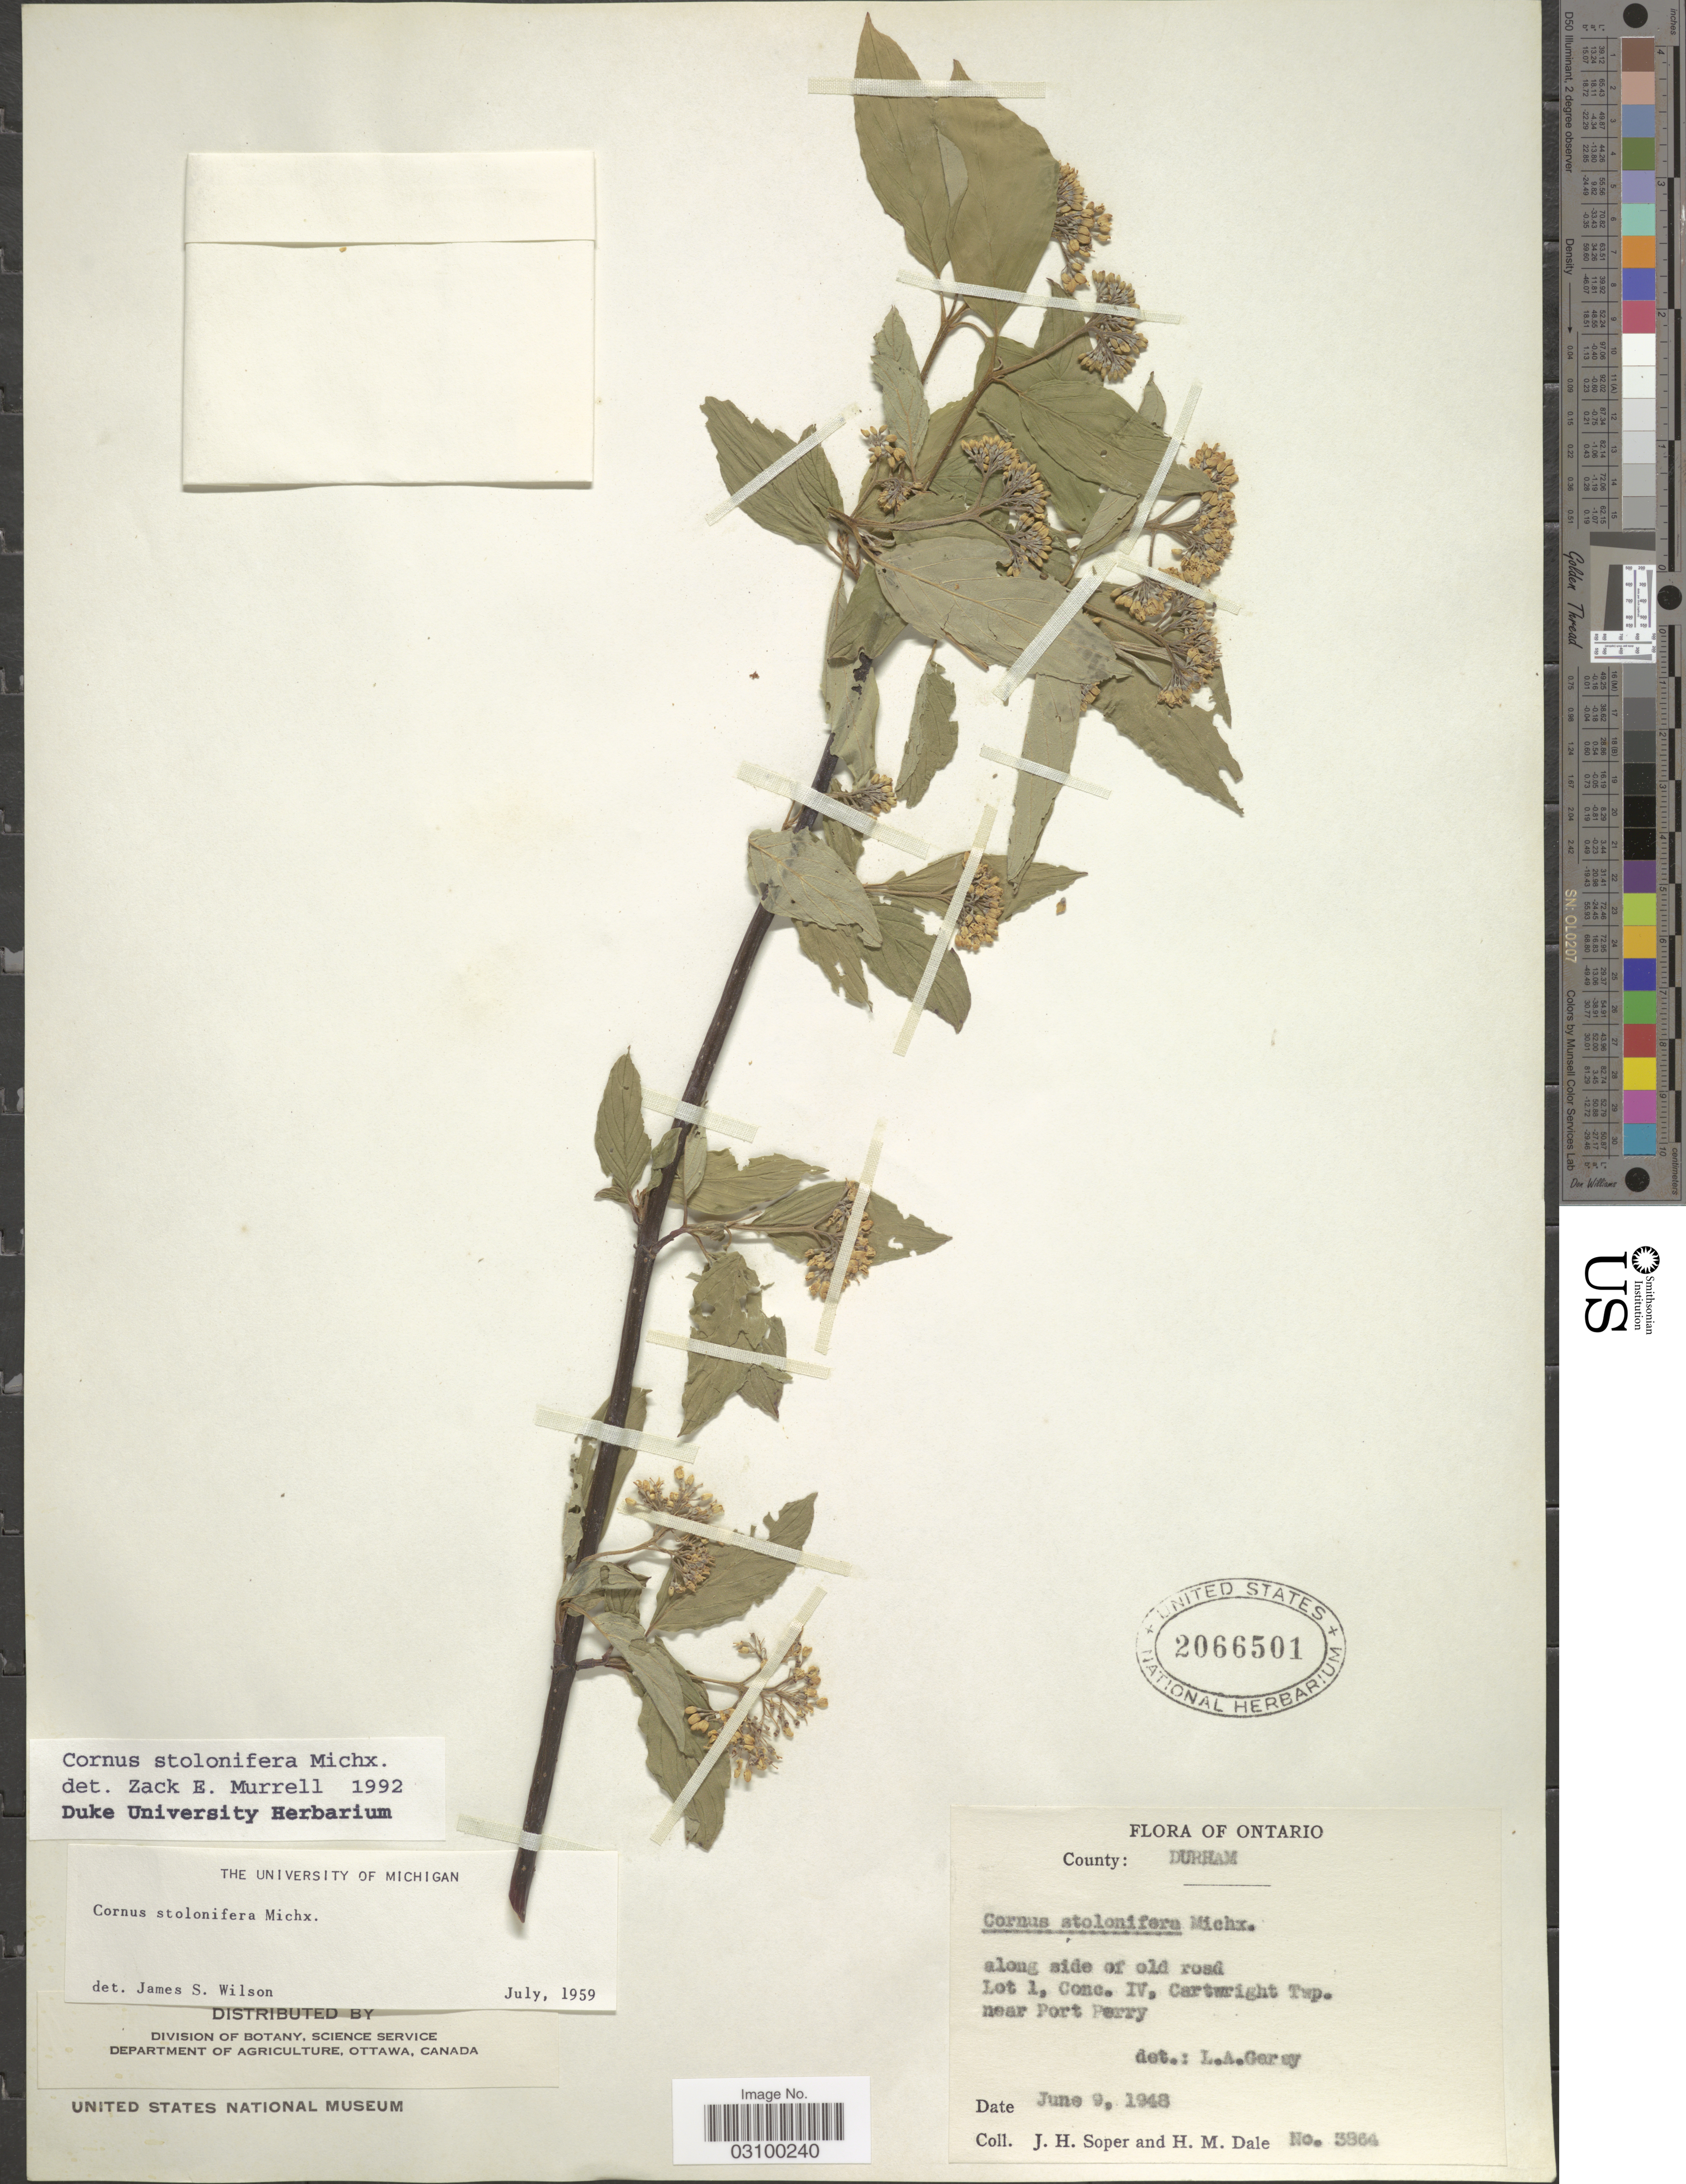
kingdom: Plantae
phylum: Tracheophyta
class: Magnoliopsida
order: Cornales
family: Cornaceae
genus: Cornus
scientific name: Cornus sericea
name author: L.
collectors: J. H. Soper & H. M. Dale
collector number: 3864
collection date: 1948-06-09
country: Canada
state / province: Ontario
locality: County: Durham. Along side of old road Lot 1, Conc. IV, Cartwright Twp. near Port Perry.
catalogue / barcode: US 2066501